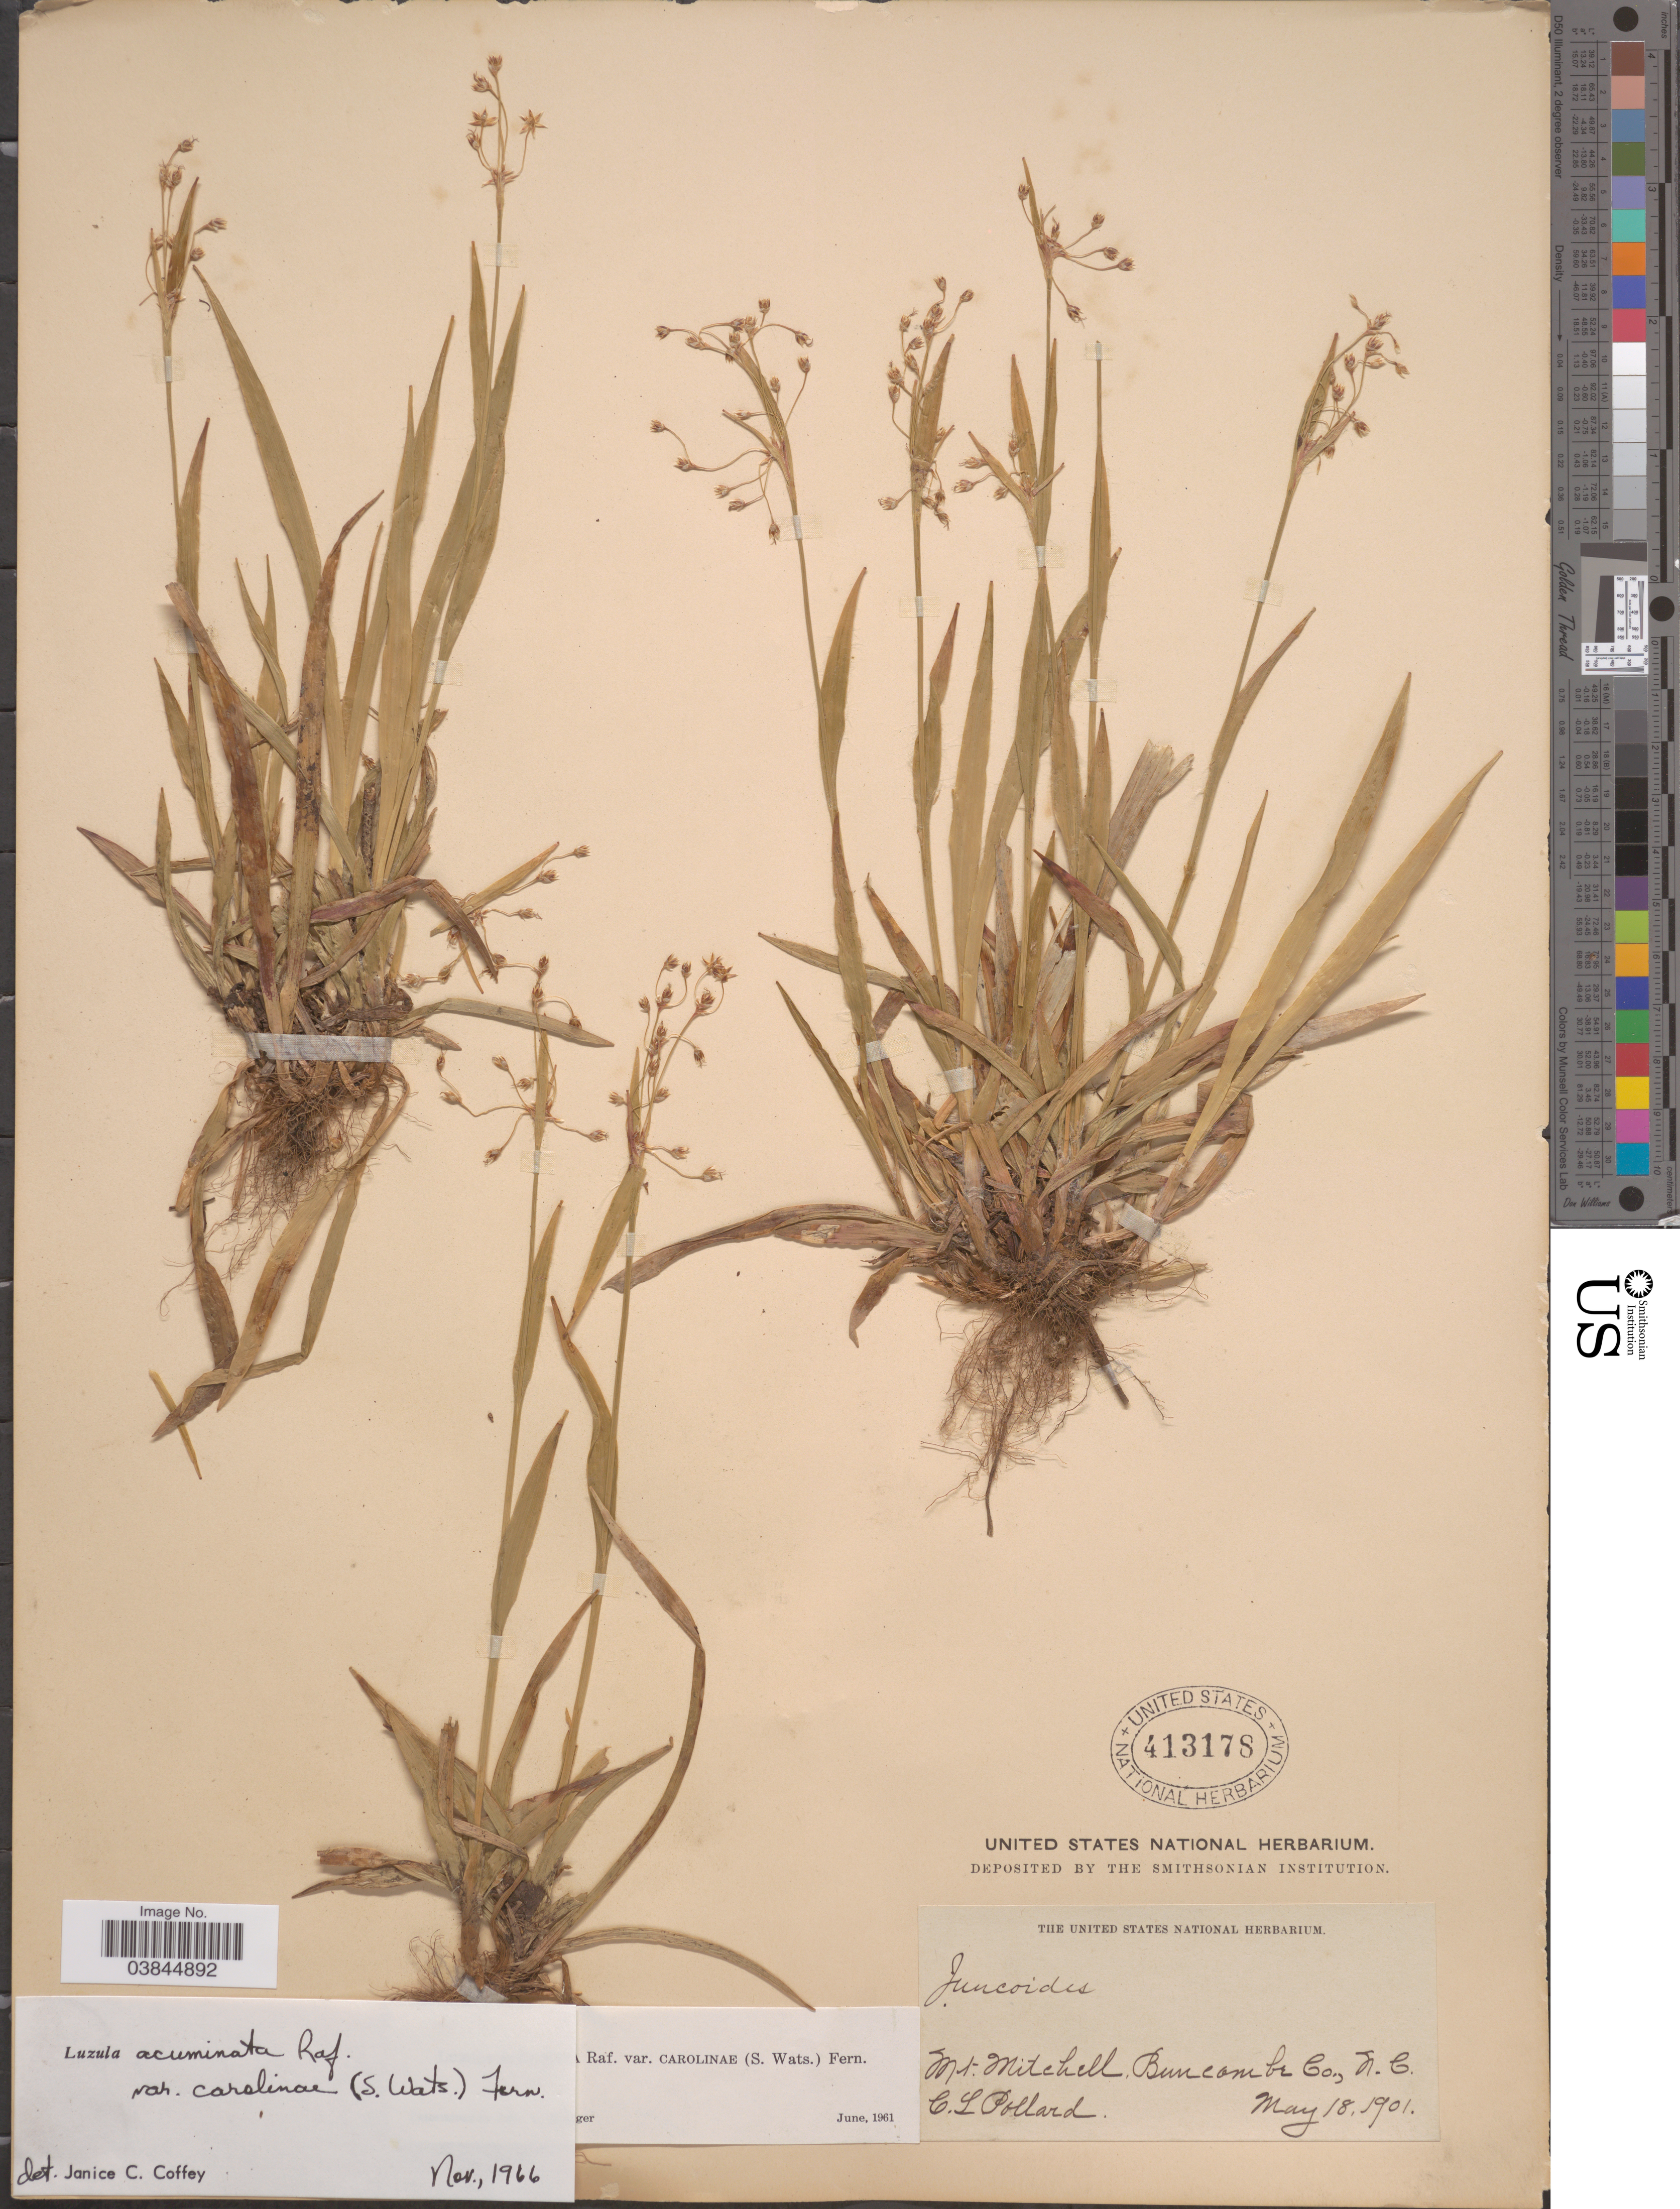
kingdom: Plantae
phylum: Tracheophyta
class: Liliopsida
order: Poales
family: Juncaceae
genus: Luzula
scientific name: Luzula acuminata var. carolinae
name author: (S. Watson) Fernald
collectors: C. L. Pollard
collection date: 1901-05-18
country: United States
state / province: North Carolina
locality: Mt. Mitchell, Buncambe Co.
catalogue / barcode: US 413178